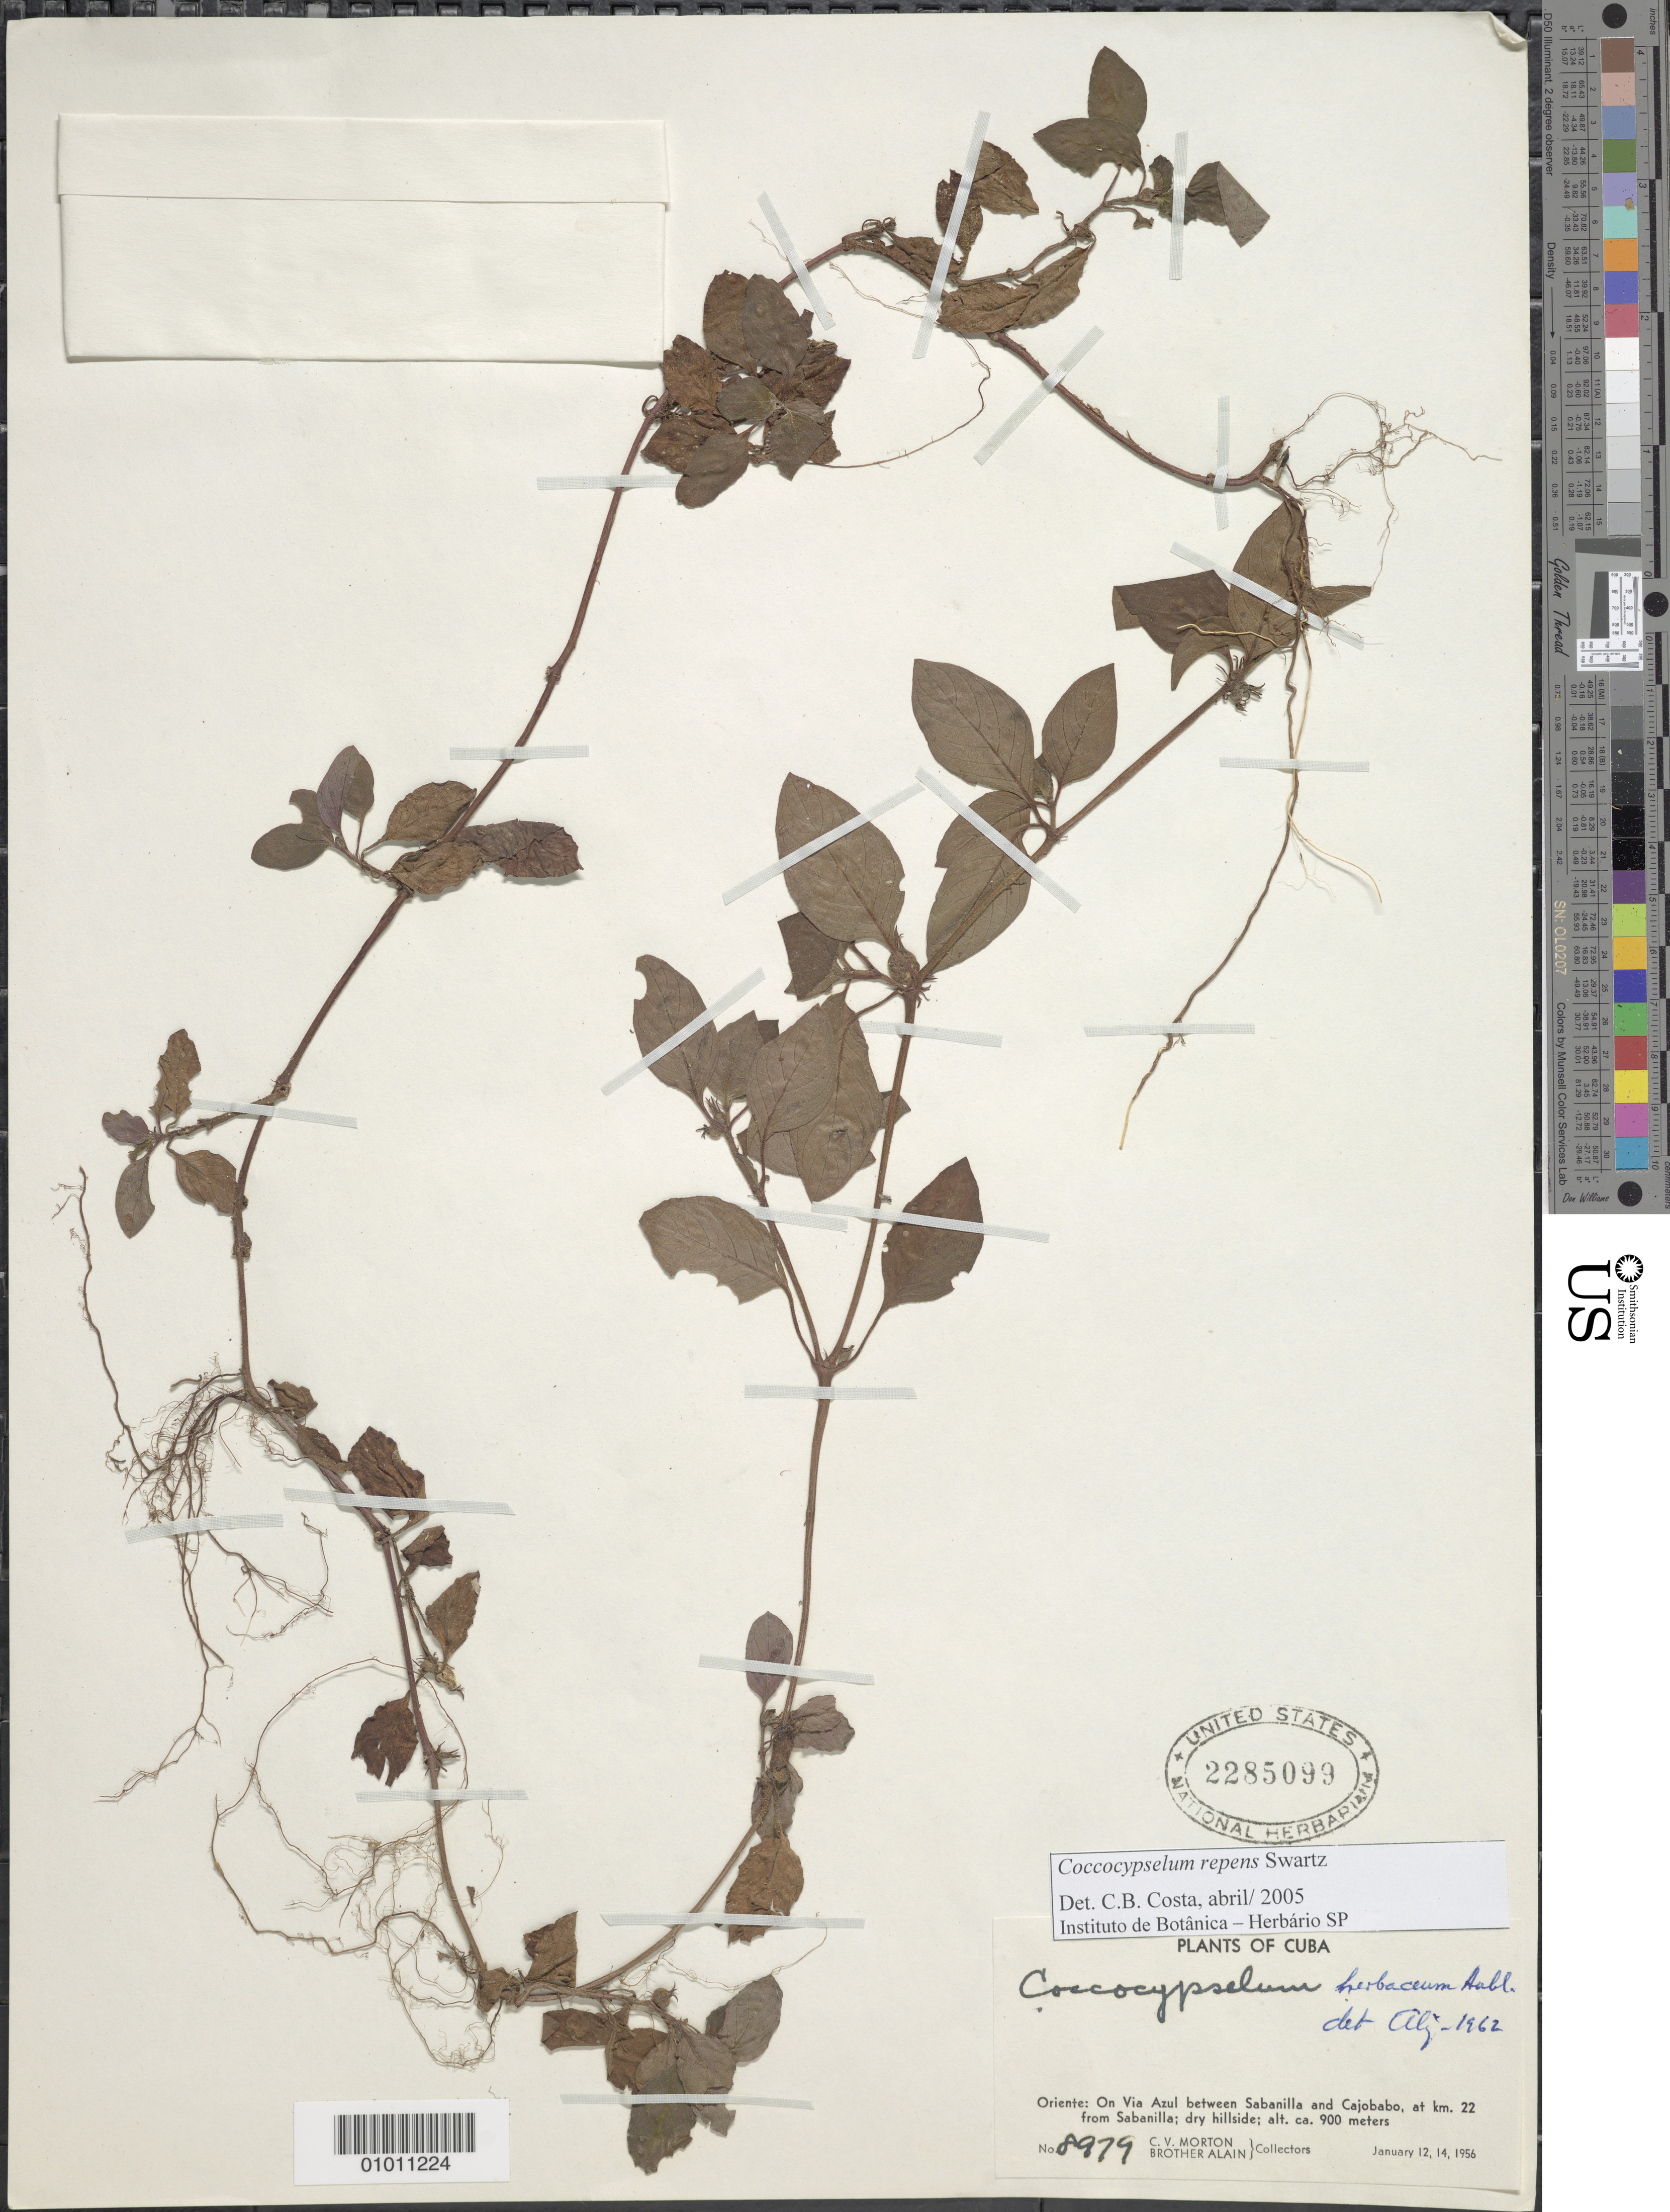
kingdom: Plantae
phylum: Tracheophyta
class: Magnoliopsida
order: Gentianales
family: Rubiaceae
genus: Coccocypselum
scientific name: Coccocypselum repens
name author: Sw.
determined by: Costa, C. B.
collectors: C. V. Morton & A. H. Liogier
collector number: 8979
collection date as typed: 12 Jan 1956 and 14 Jan 1956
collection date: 1956-01-12,1956-01-14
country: Cuba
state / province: Oriente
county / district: Dry forest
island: Cuba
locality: On Via Azul between Sabanilla and Cajobabo at km 22 from Sabanilla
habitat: Dry hillsides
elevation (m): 900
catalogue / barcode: US 2285099